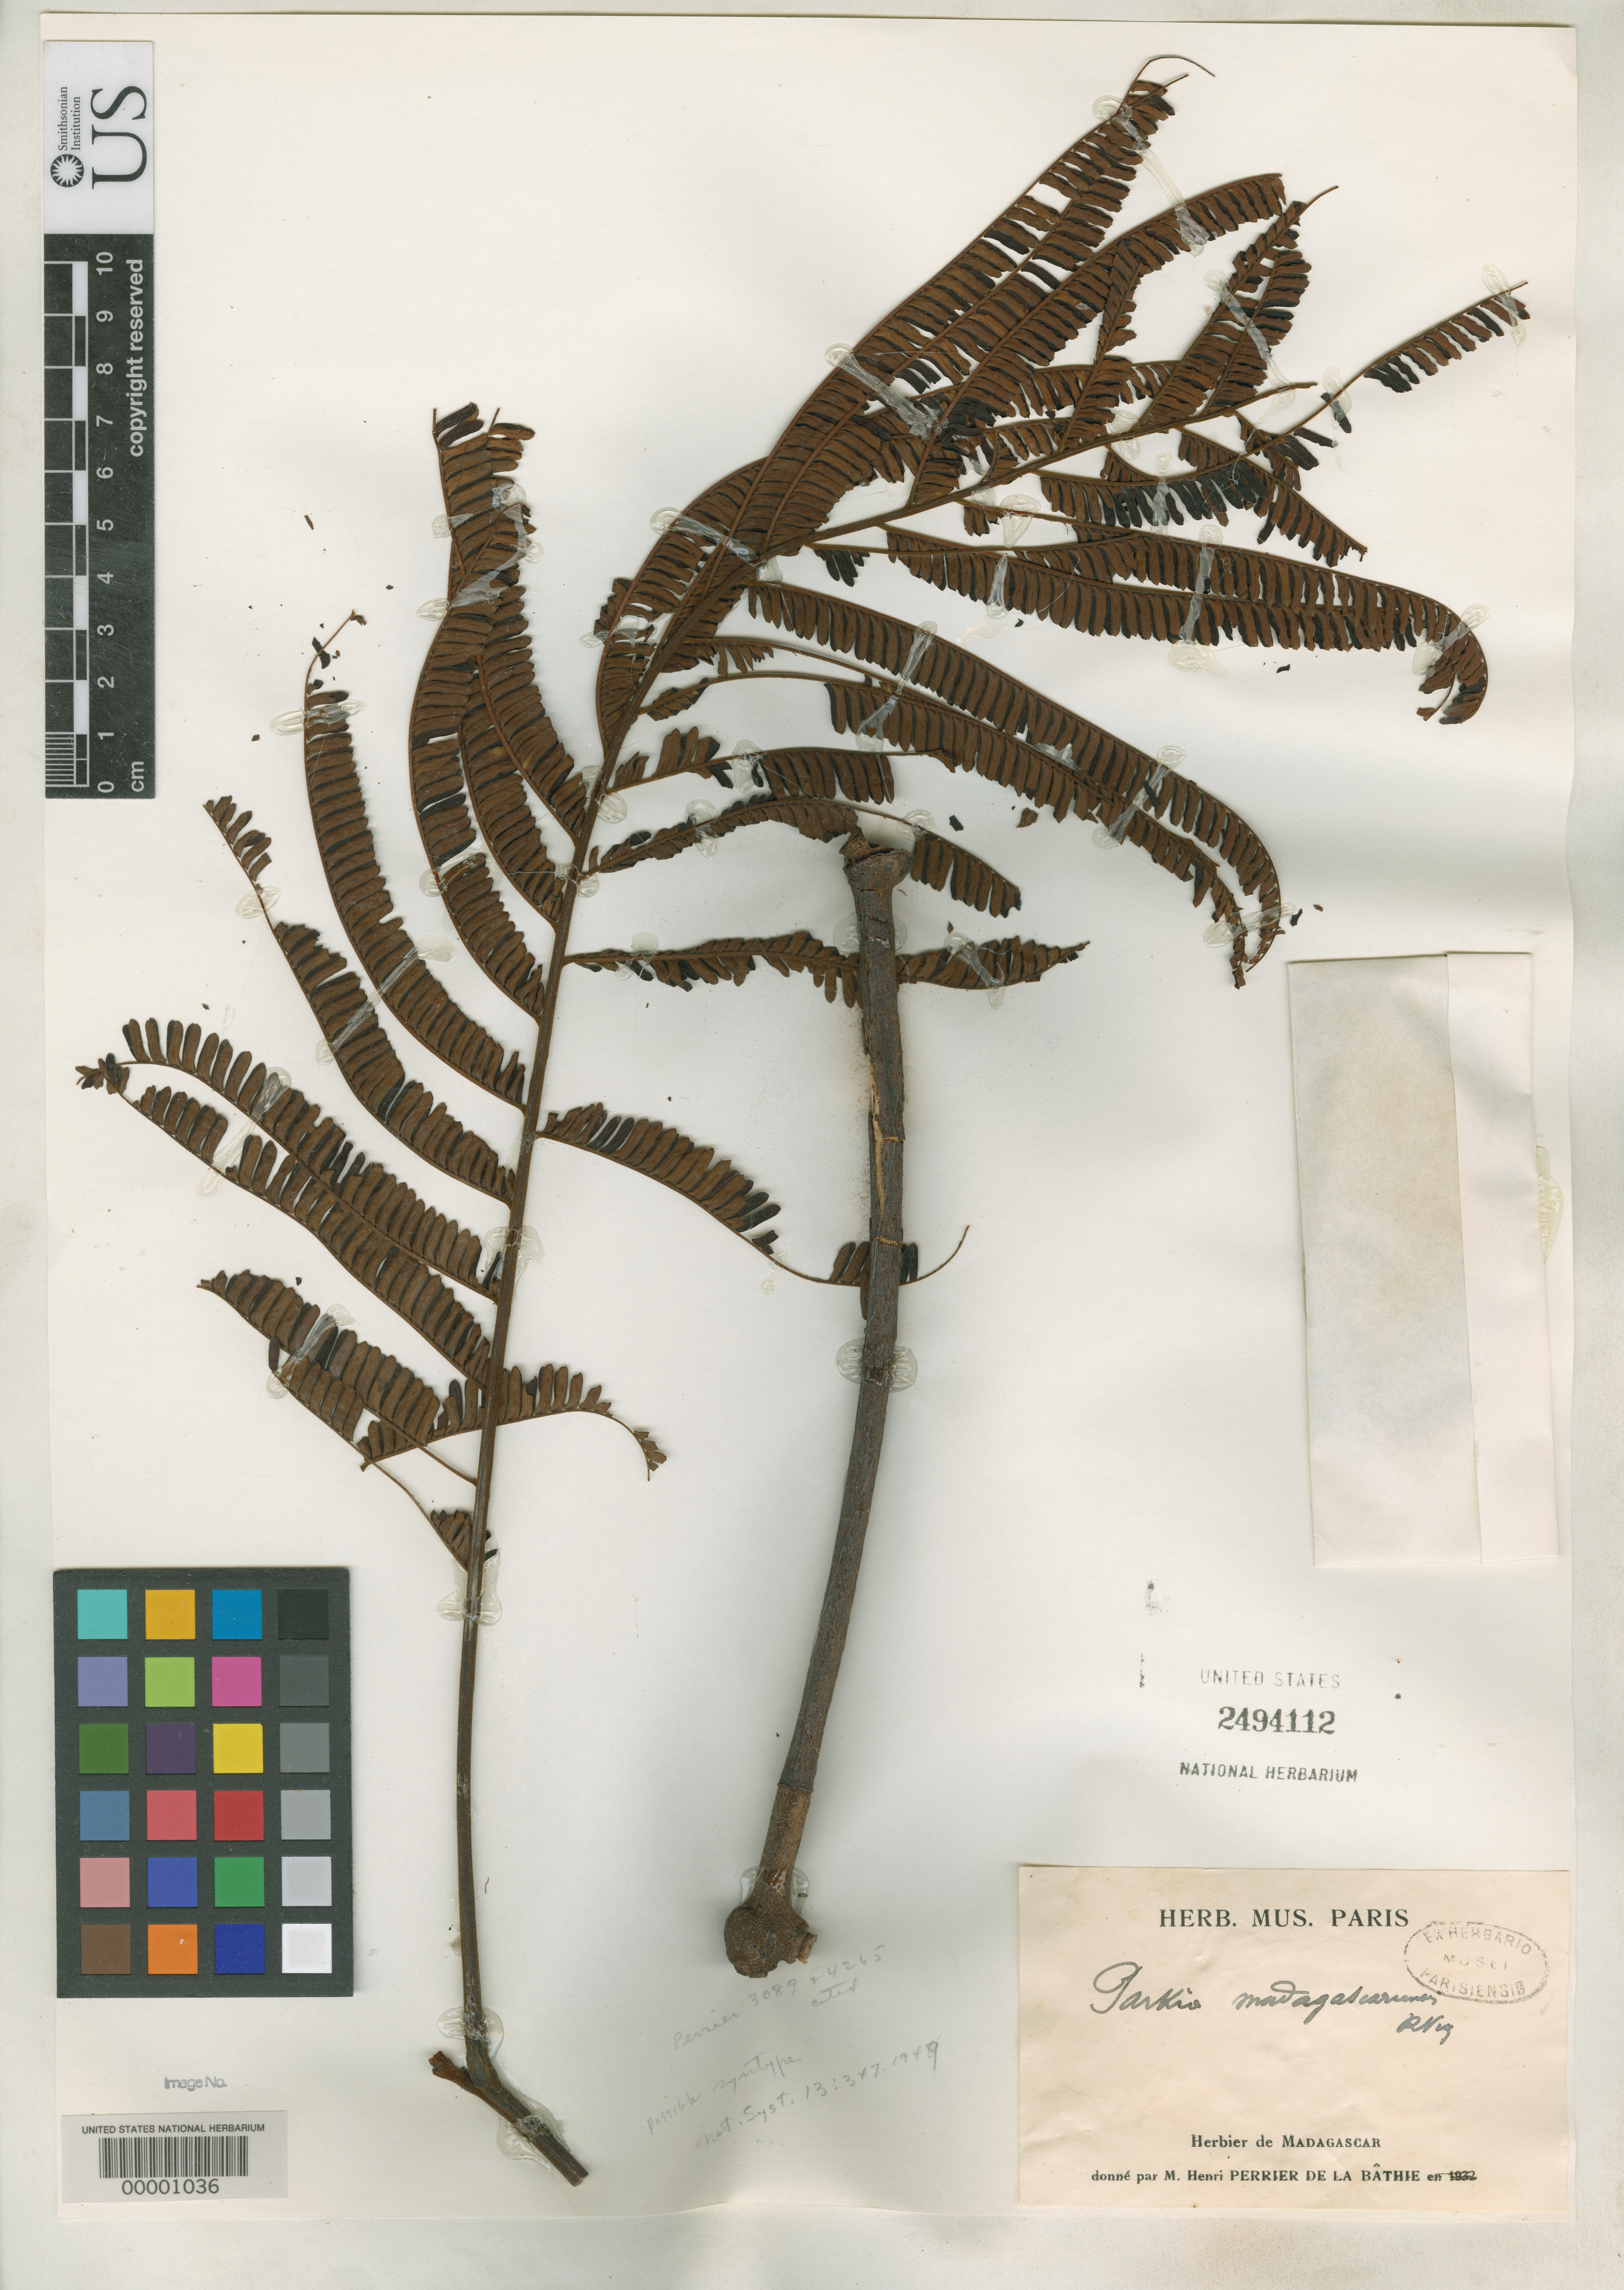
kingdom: Plantae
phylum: Tracheophyta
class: Magnoliopsida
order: Fabales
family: Fabaceae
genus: Parkia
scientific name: Parkia madagascariensis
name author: R. Vig.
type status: Isosyntype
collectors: H. Perrier de la Bâthie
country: Madagascar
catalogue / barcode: US 2494112